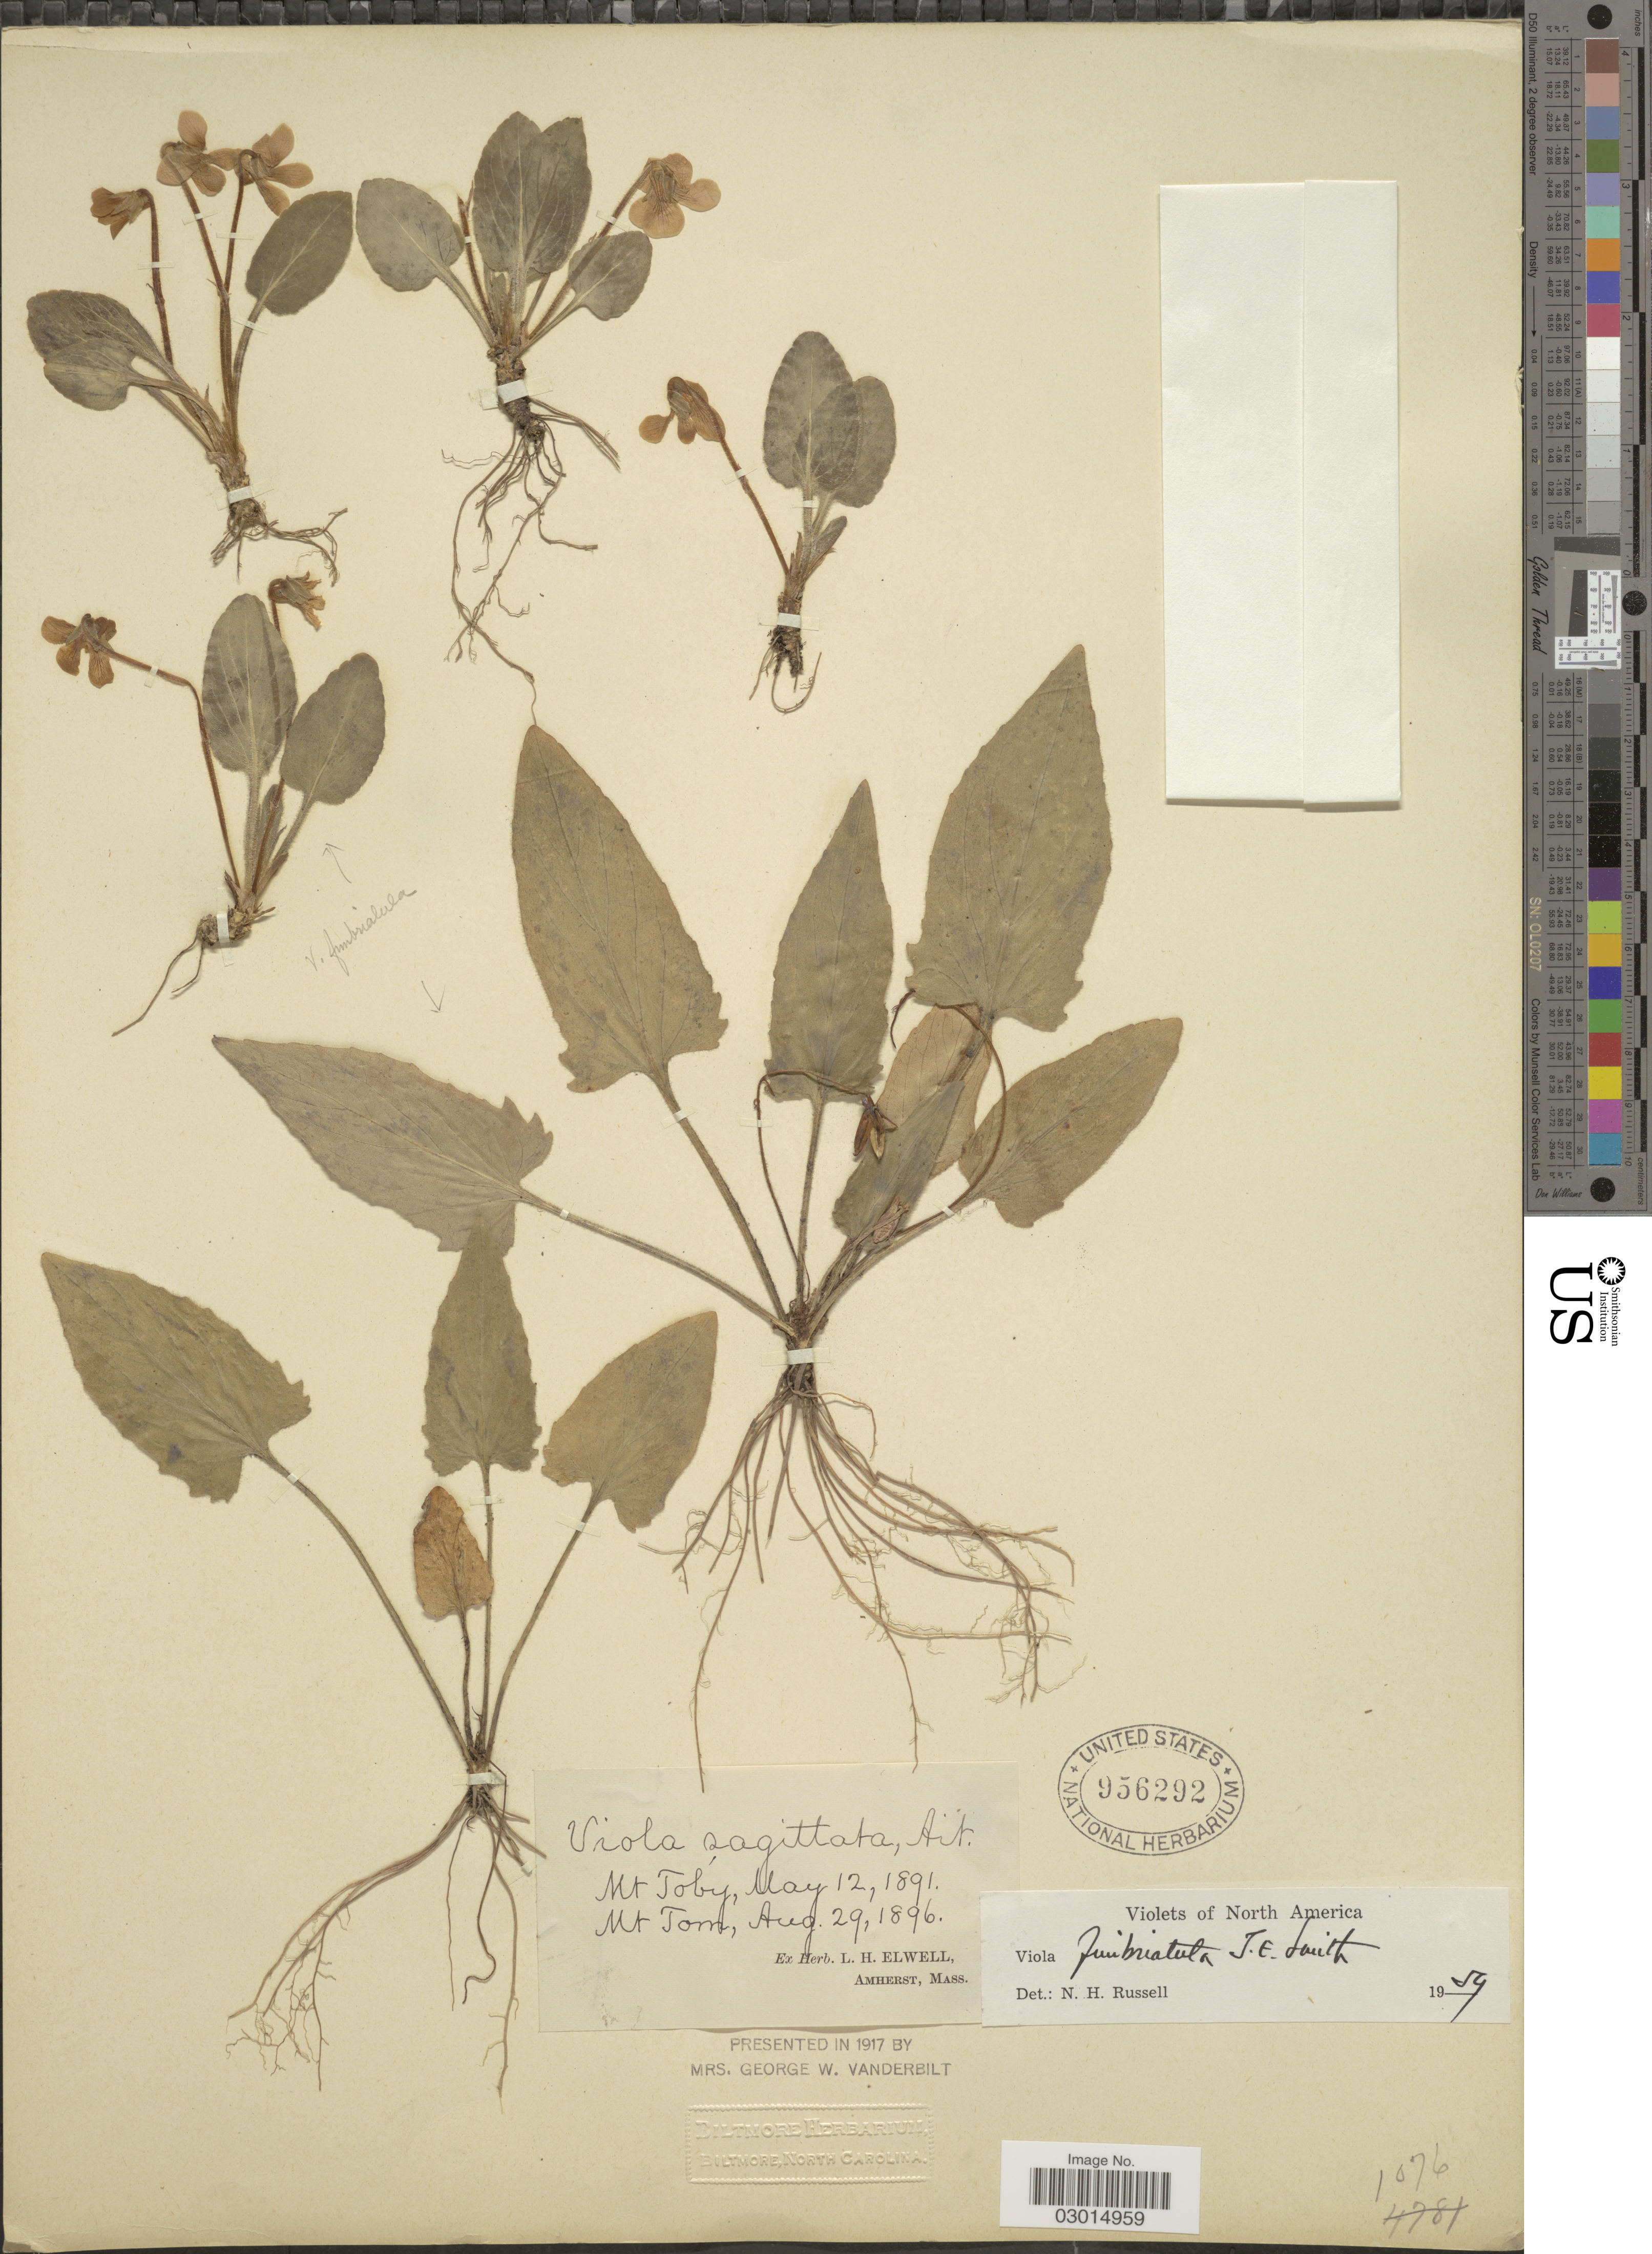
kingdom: Plantae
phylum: Tracheophyta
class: Magnoliopsida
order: Malpighiales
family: Violaceae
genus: Viola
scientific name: Viola fimbriatula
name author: Small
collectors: ex herb. L. H. Elwell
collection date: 1891-05-12/1896-08-29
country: United States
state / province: Massachusetts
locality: Mt. Toby, Mt Tom.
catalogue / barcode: US 956292